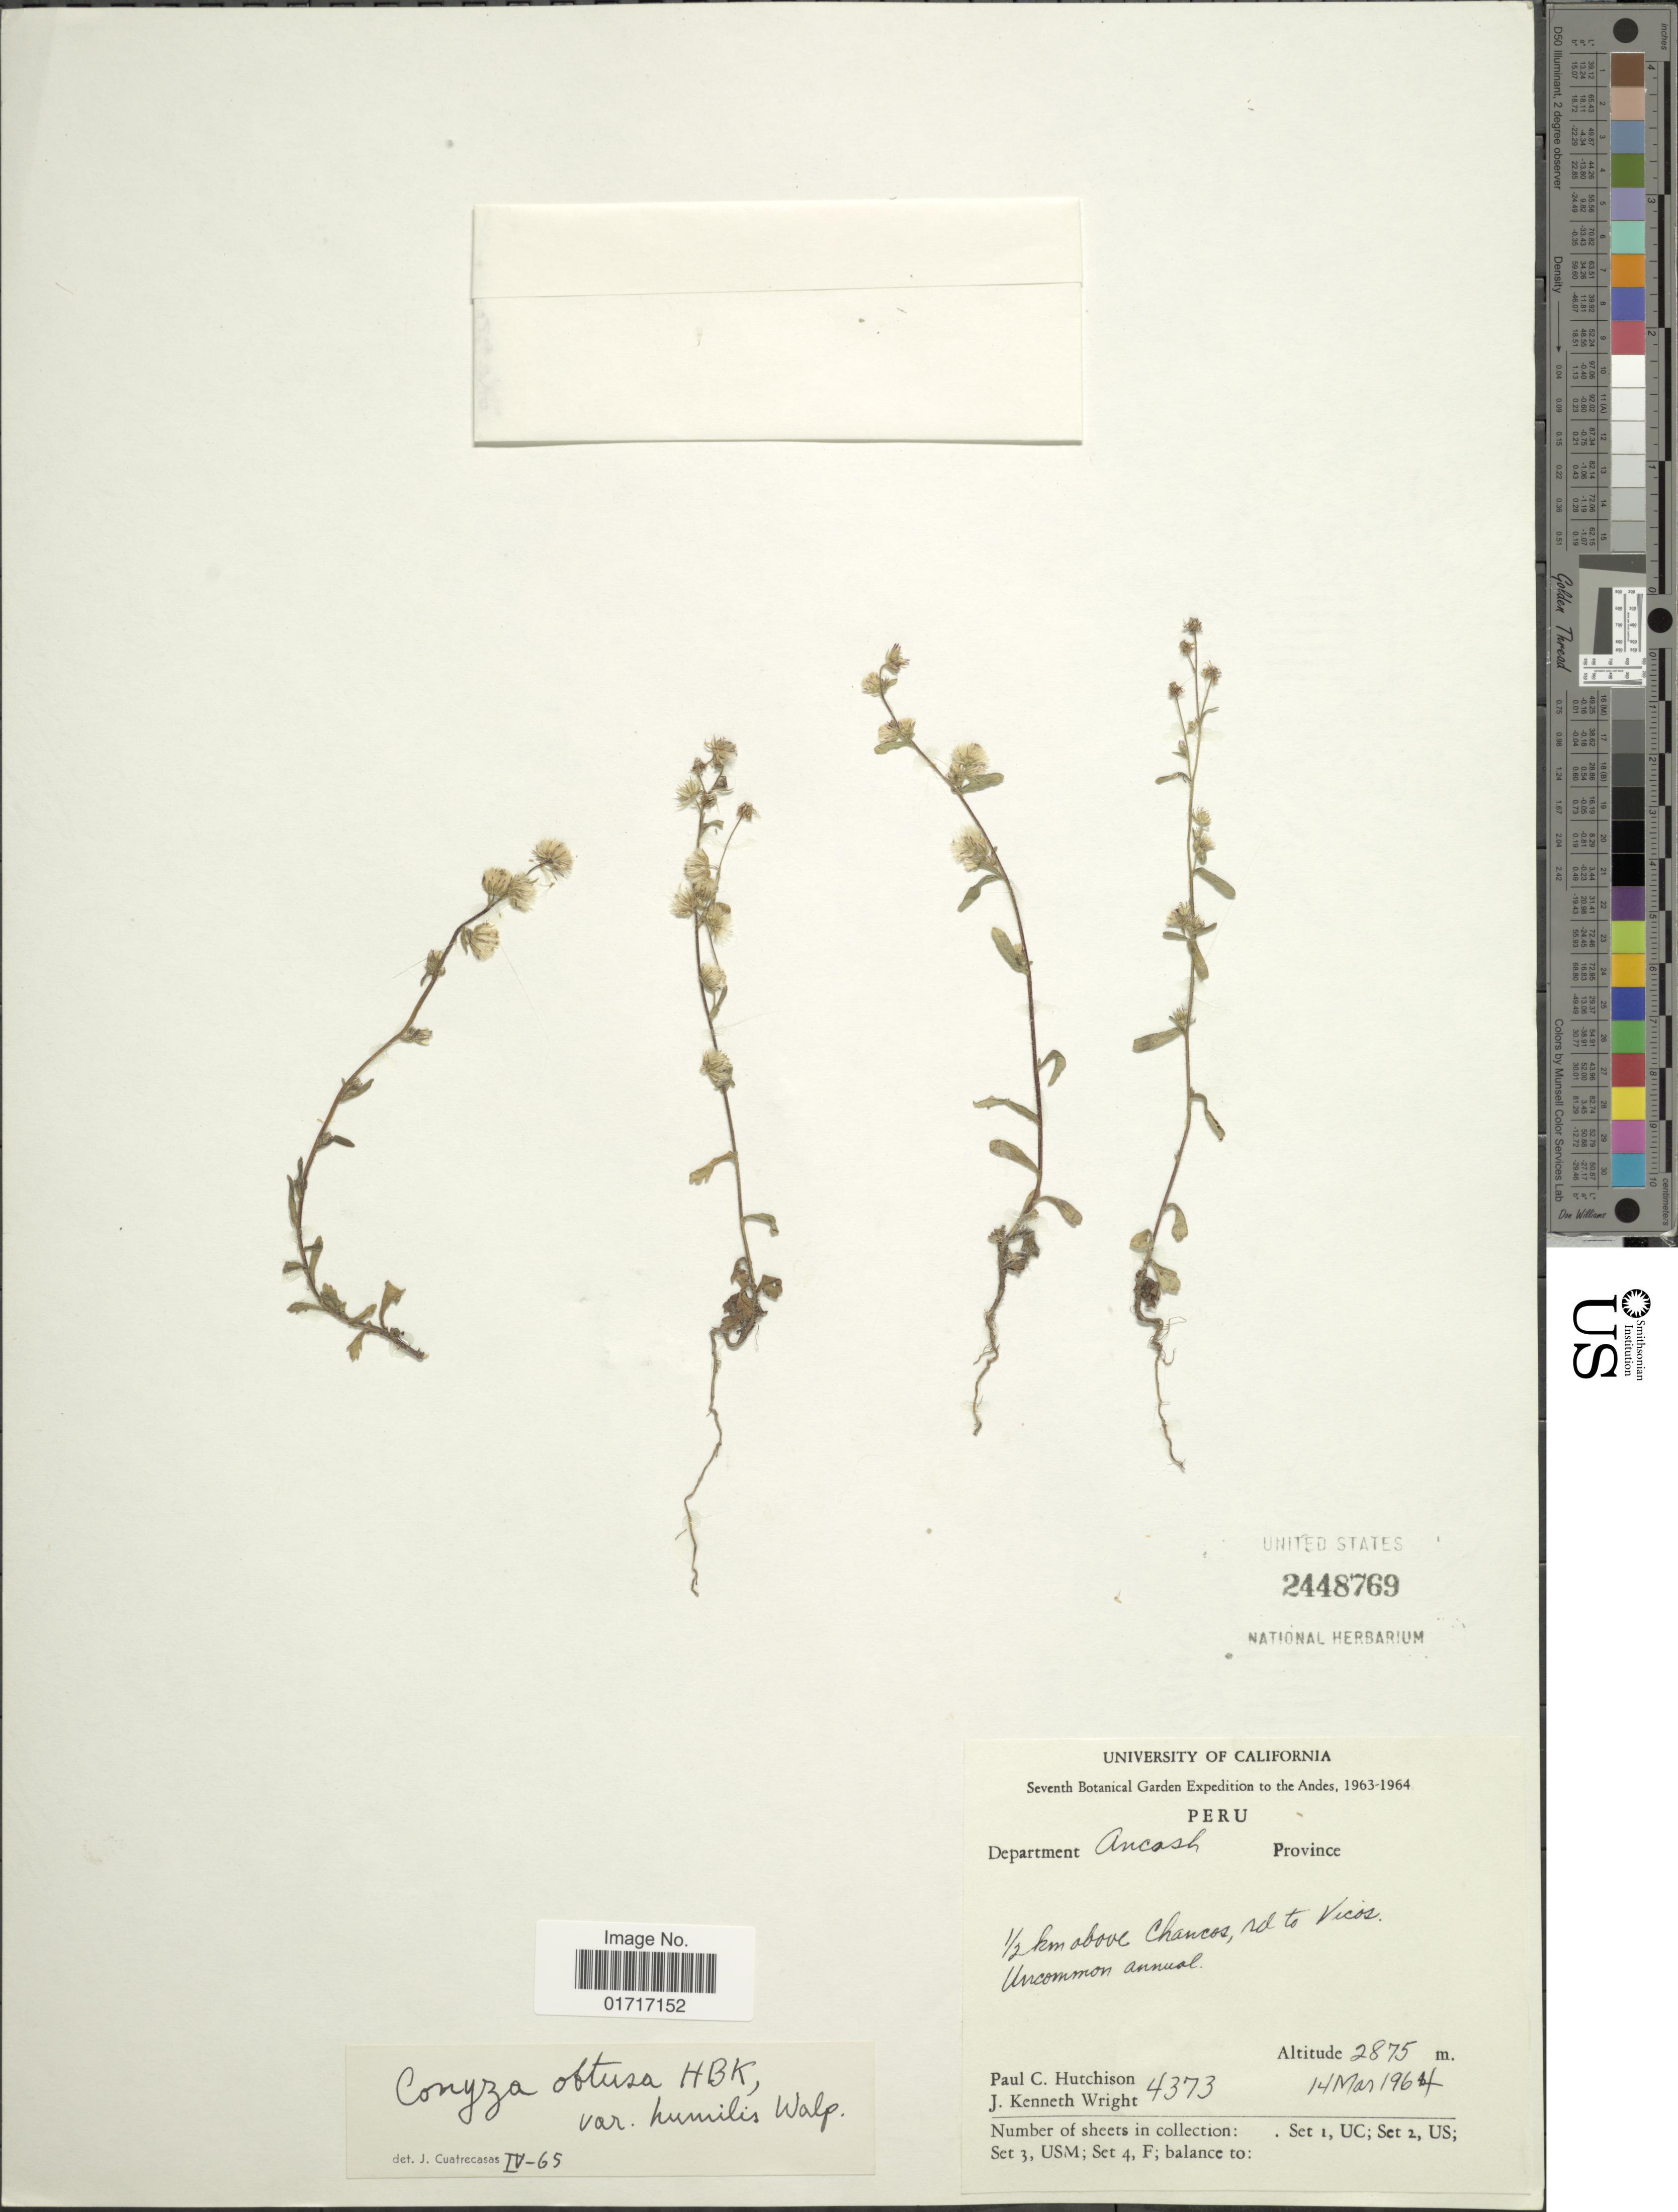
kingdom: Plantae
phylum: Tracheophyta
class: Magnoliopsida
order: Asterales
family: Asteraceae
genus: Conyza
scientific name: Conyza coronopifolia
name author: Kunth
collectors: P. C. Hutchison & J. K. Wright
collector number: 4373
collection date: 1964-03-14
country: Peru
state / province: Ancash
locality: Department Ancash, Province ½ km above Chancos, rd to Vicos.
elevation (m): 2875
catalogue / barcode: US 2448769